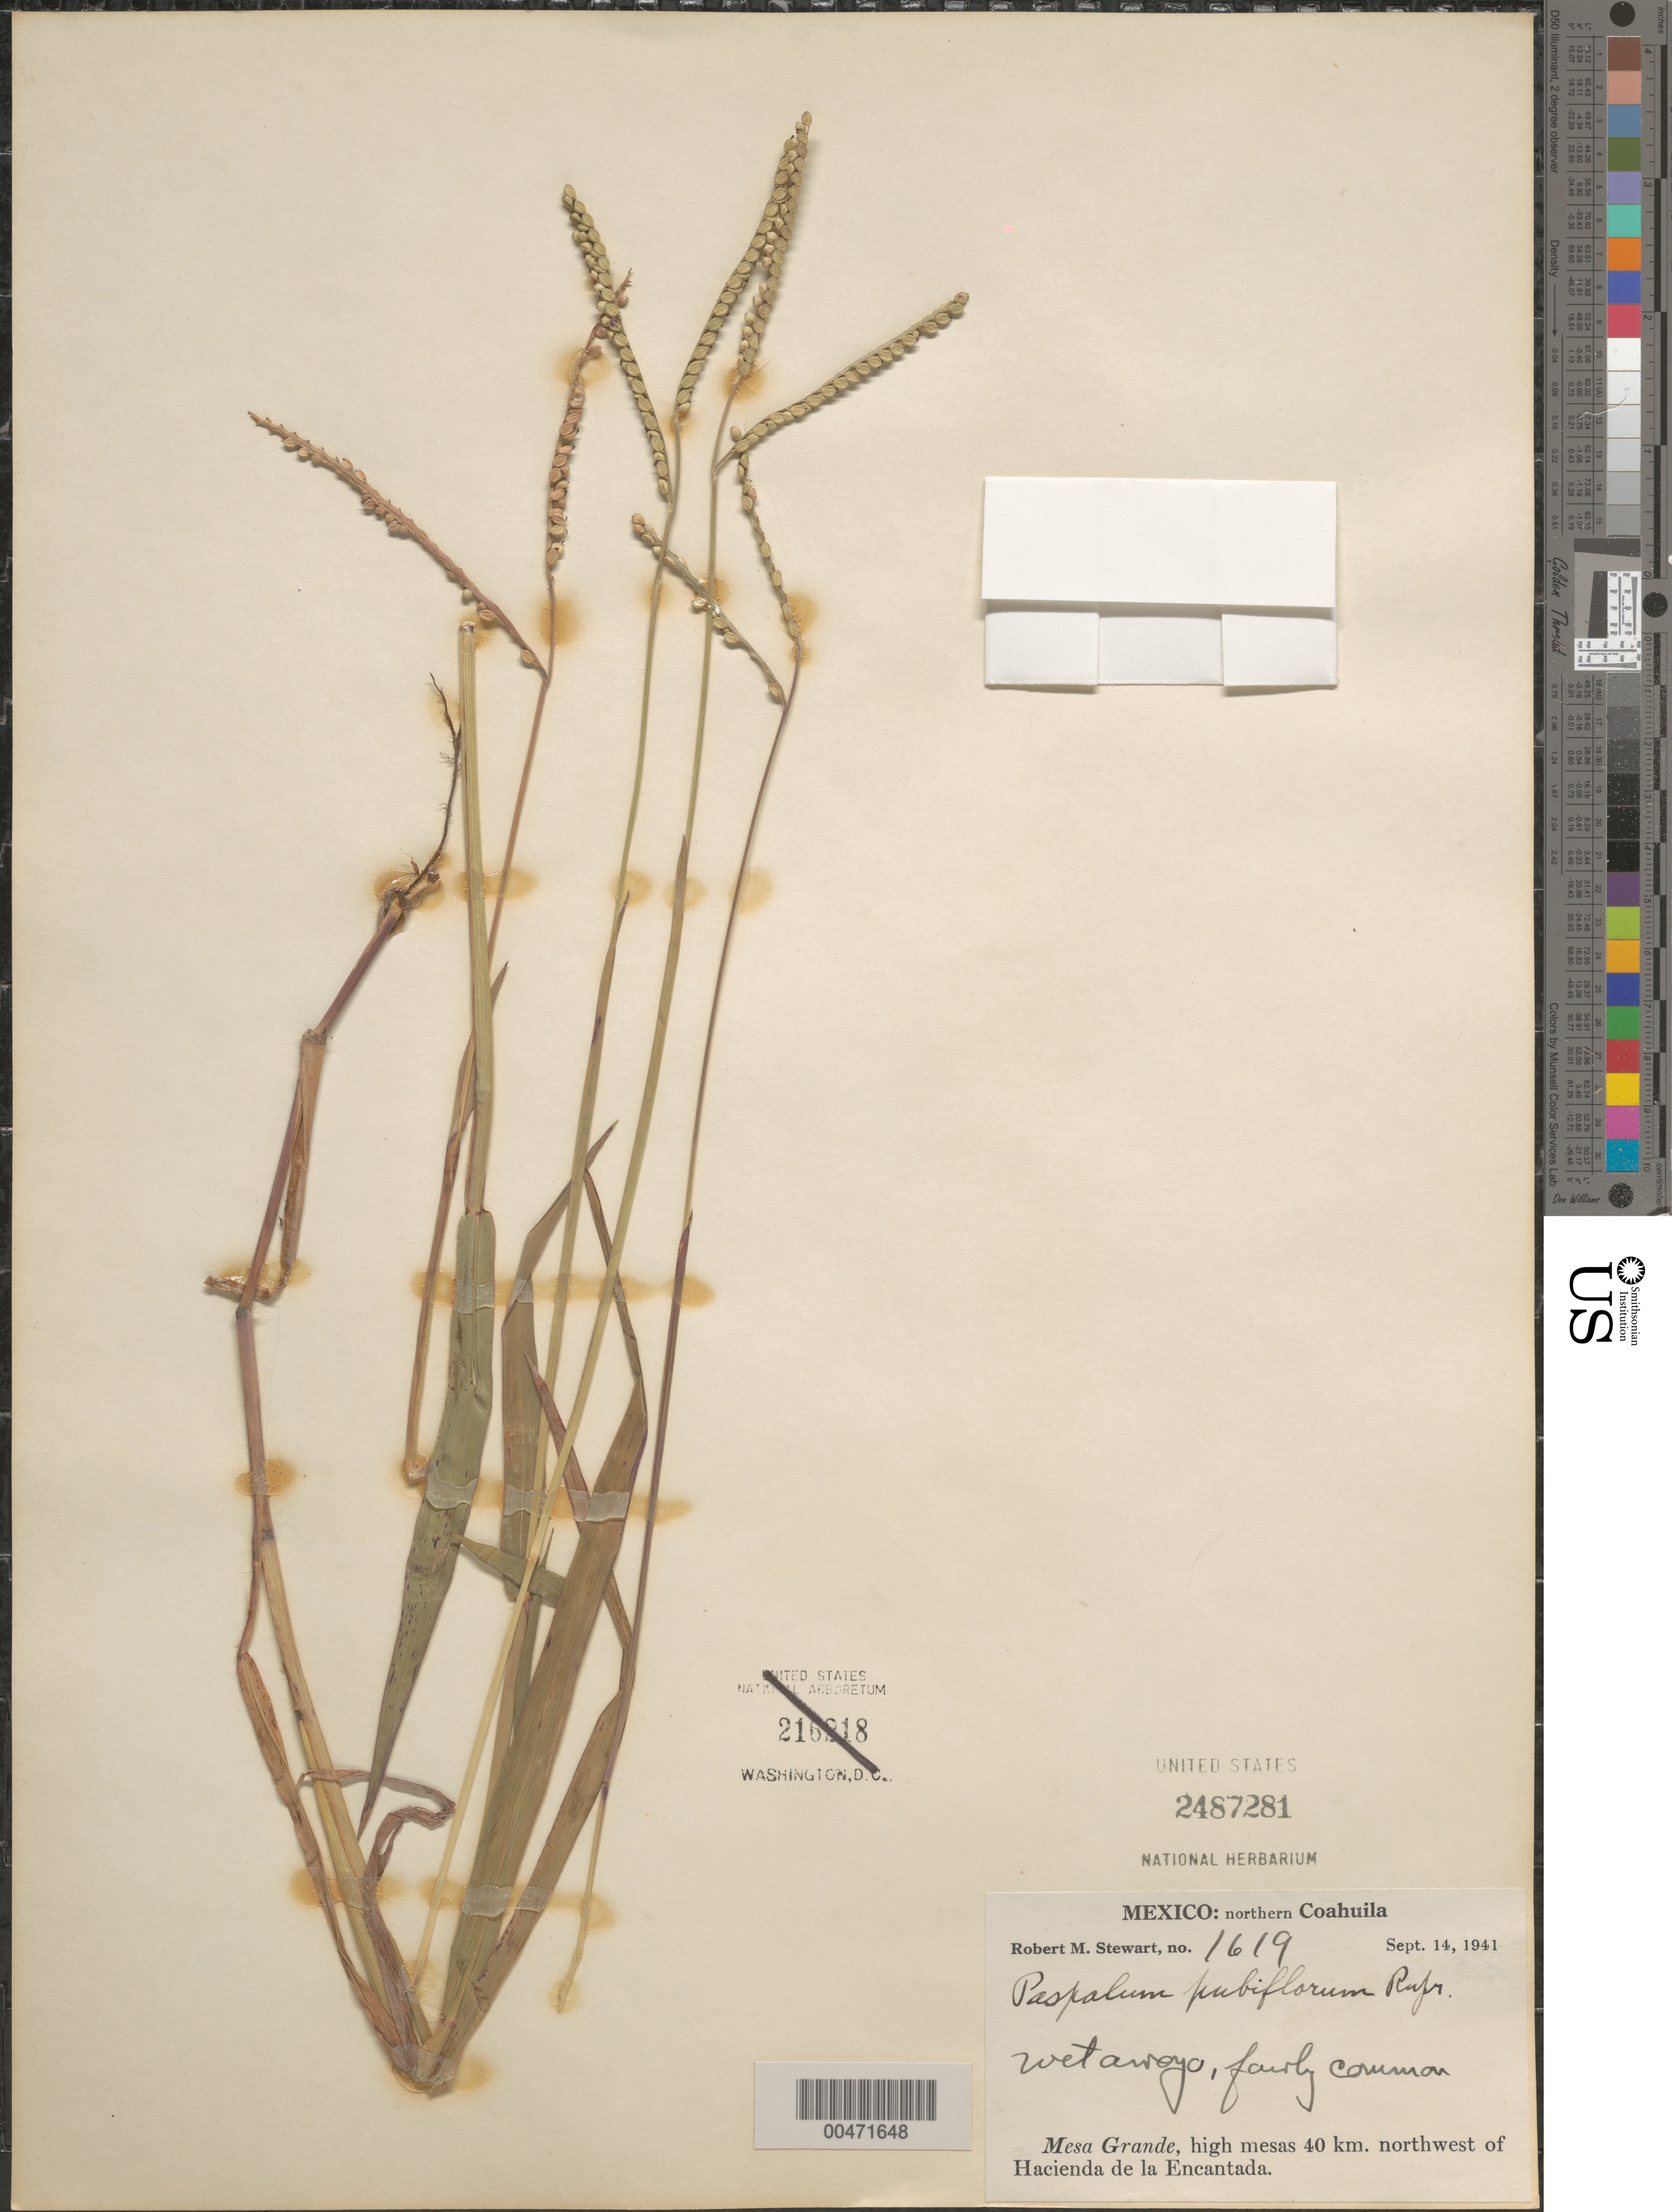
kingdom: Plantae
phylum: Tracheophyta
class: Liliopsida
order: Poales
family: Poaceae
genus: Paspalum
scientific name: Paspalum pubiflorum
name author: Rupr. ex E. Fourn.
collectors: R. M. Stewart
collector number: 1619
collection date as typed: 14 Sep 1941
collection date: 1941-09-14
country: Mexico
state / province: Coahuila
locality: N Coahuila, Mesa Grande, 40 km NW of Hacienda de la Encantada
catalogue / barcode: US 2487281